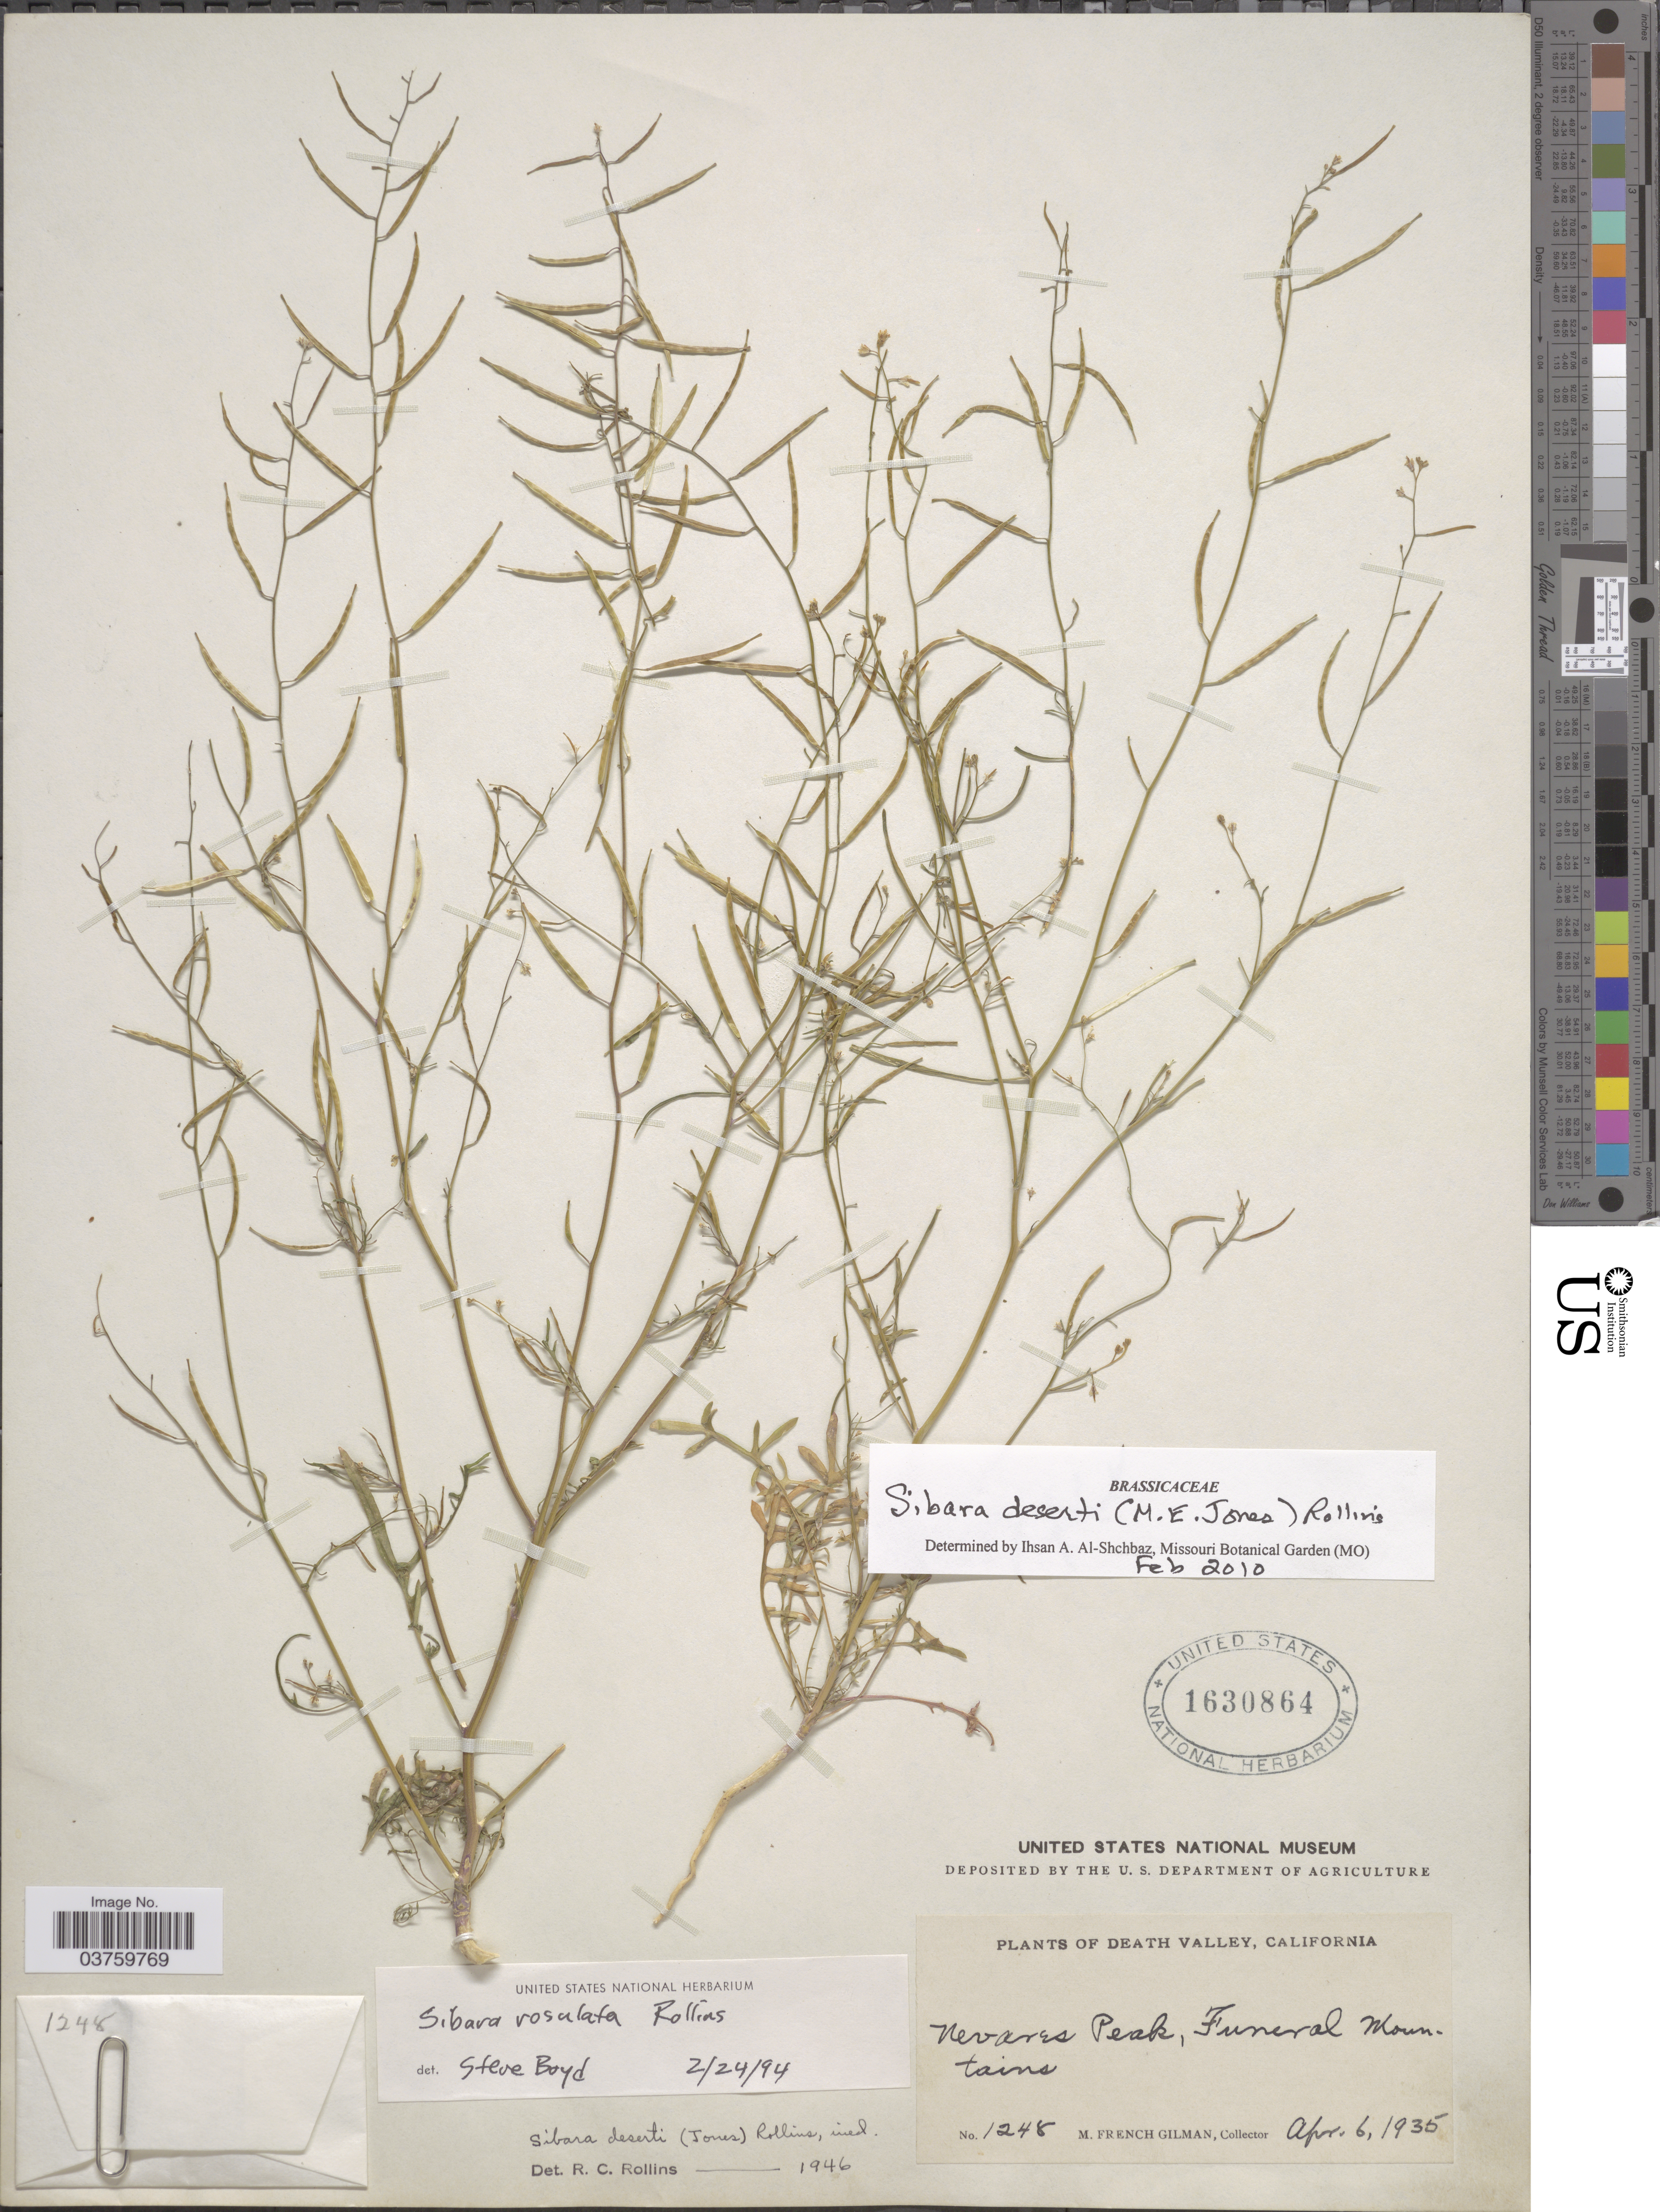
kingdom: Plantae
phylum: Tracheophyta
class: Magnoliopsida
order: Brassicales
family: Brassicaceae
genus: Sibara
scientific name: Sibara deserti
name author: (M.E. Jones) Rollins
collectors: M. F. Gilman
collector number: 1248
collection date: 1935-04-06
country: United States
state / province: California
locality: Death Valley. Nevares Peak, Funeral Mountains.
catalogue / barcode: US 1630864